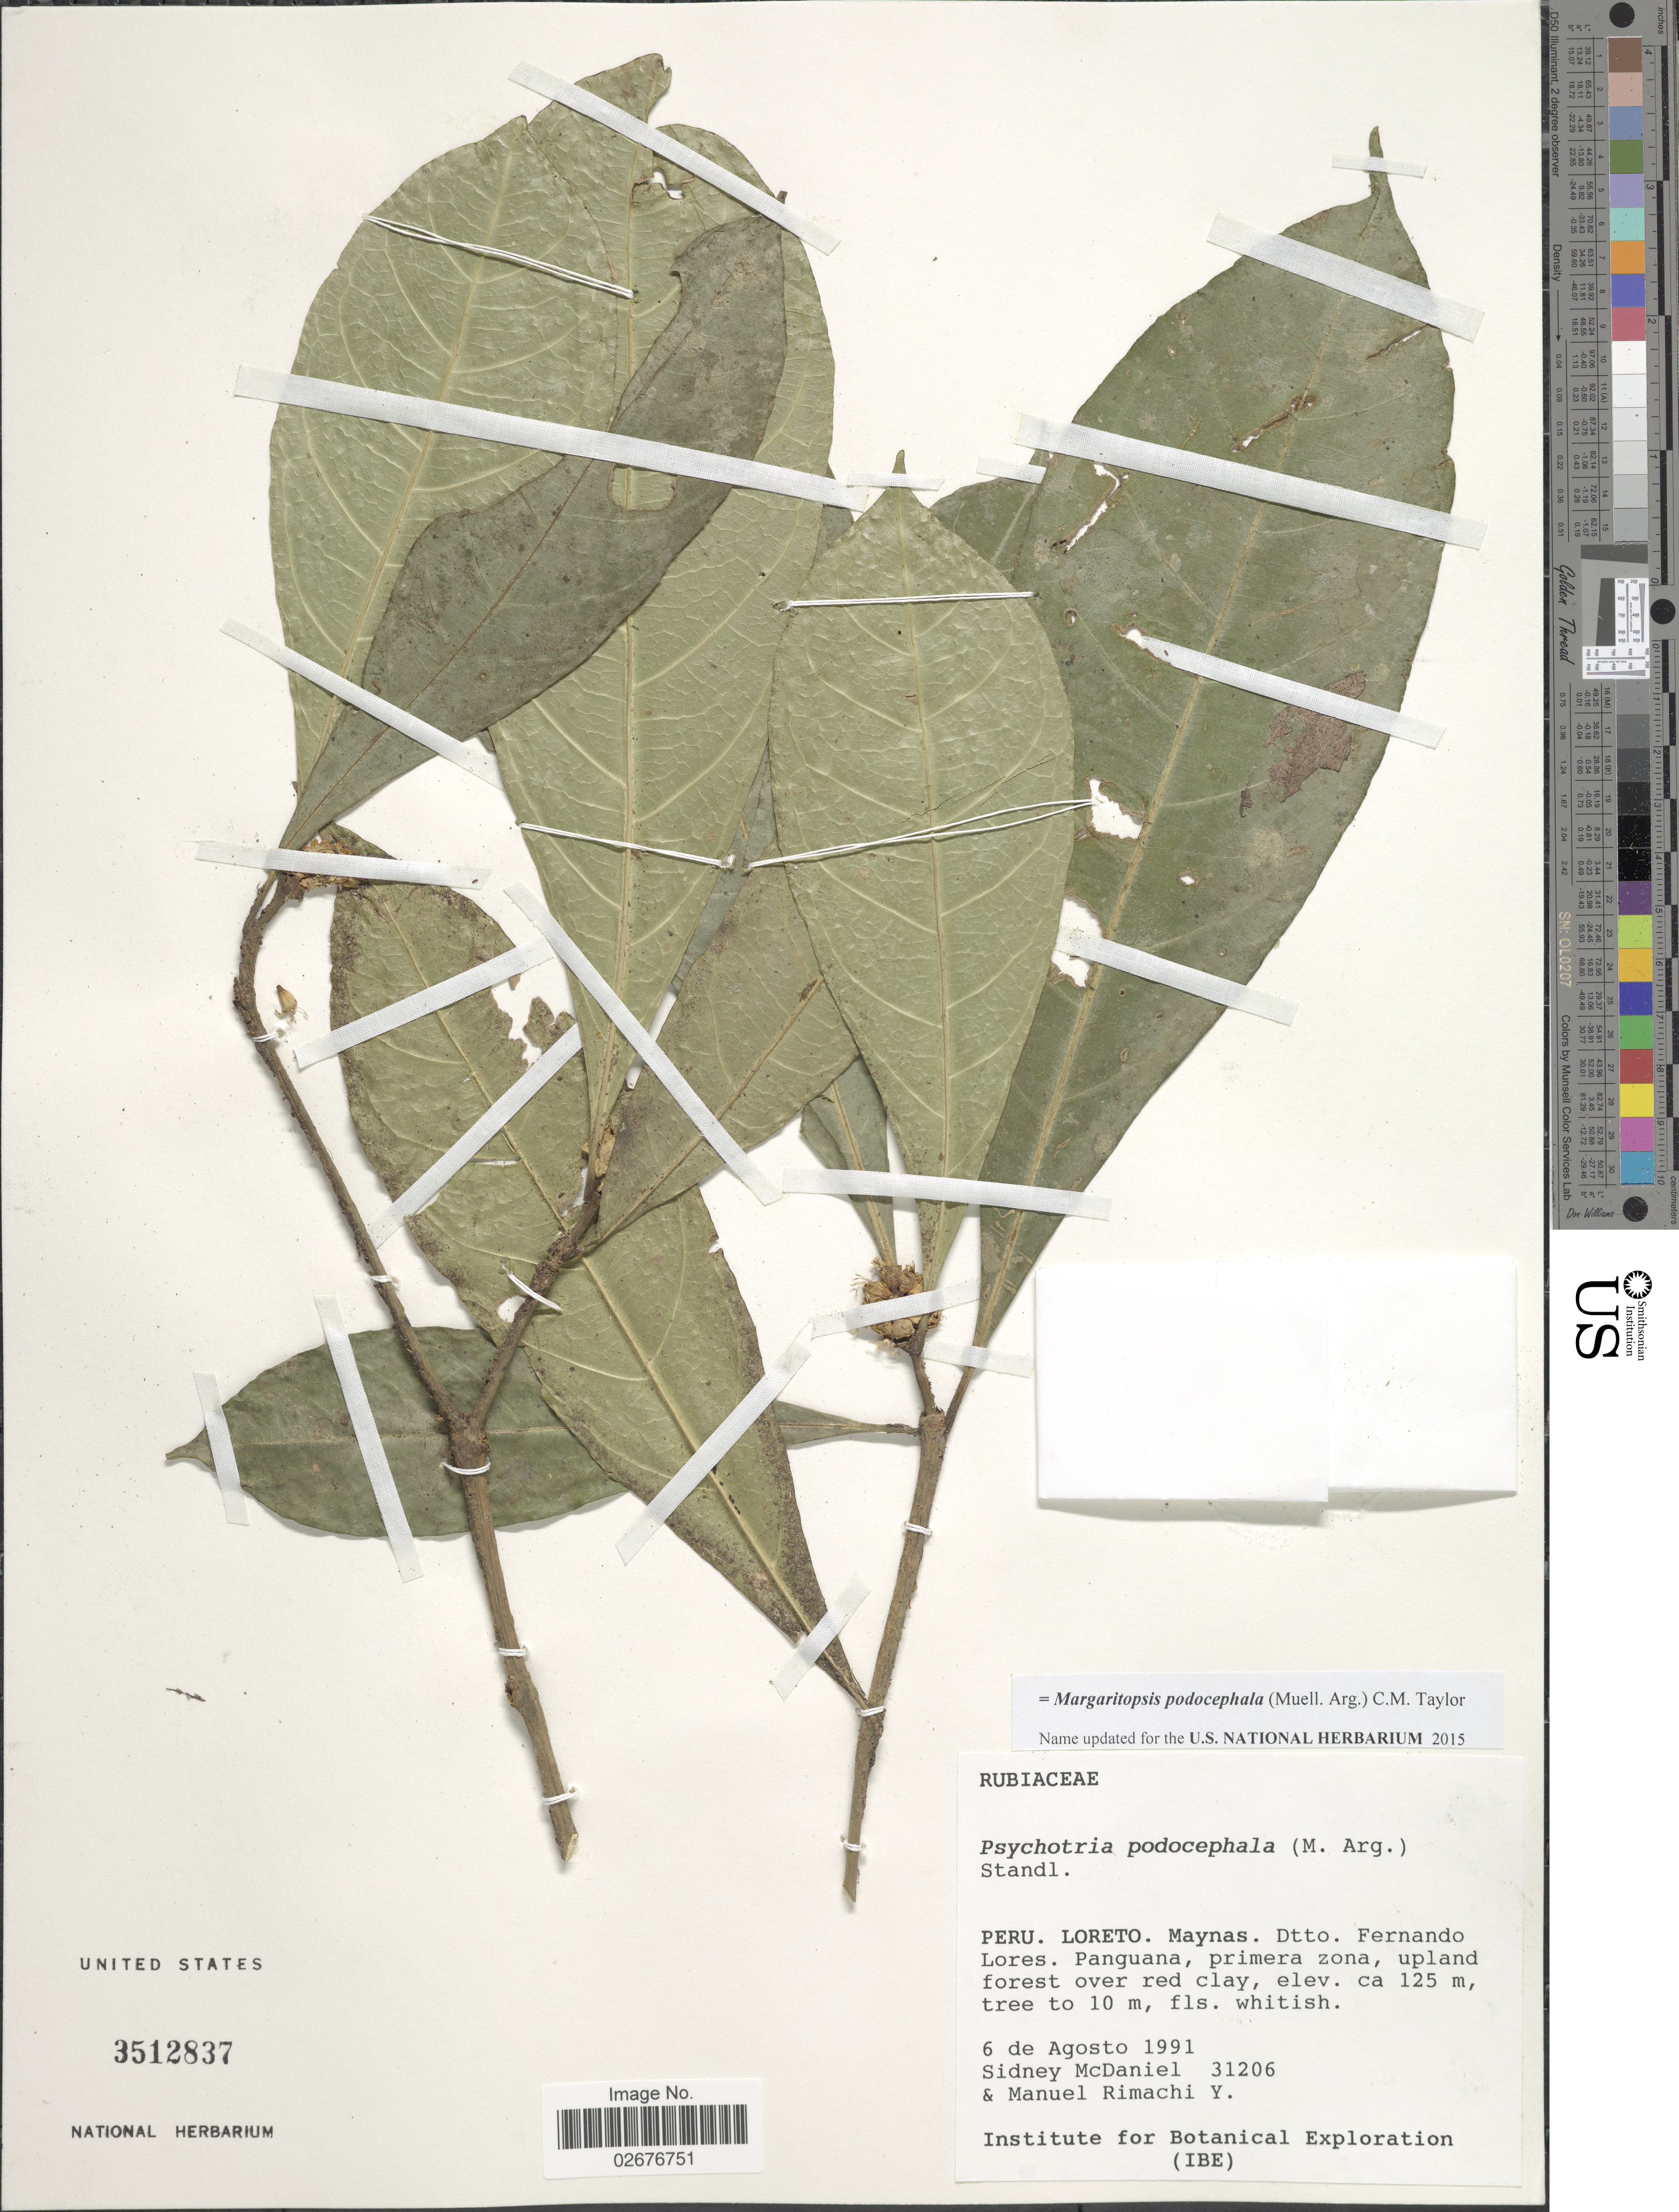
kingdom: Plantae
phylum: Tracheophyta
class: Magnoliopsida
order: Gentianales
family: Rubiaceae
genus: Margaritopsis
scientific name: Margaritopsis podocephala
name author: (Müll. Arg.) C.M. Taylor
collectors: S. McDaniel & M. Rimachi Y.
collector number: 31206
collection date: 1991-08-06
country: Peru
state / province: Loreto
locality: Maynas, Dtto, Fernando, Lores, Panguana, primera zona, upland forest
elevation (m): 125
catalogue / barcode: US 3512837